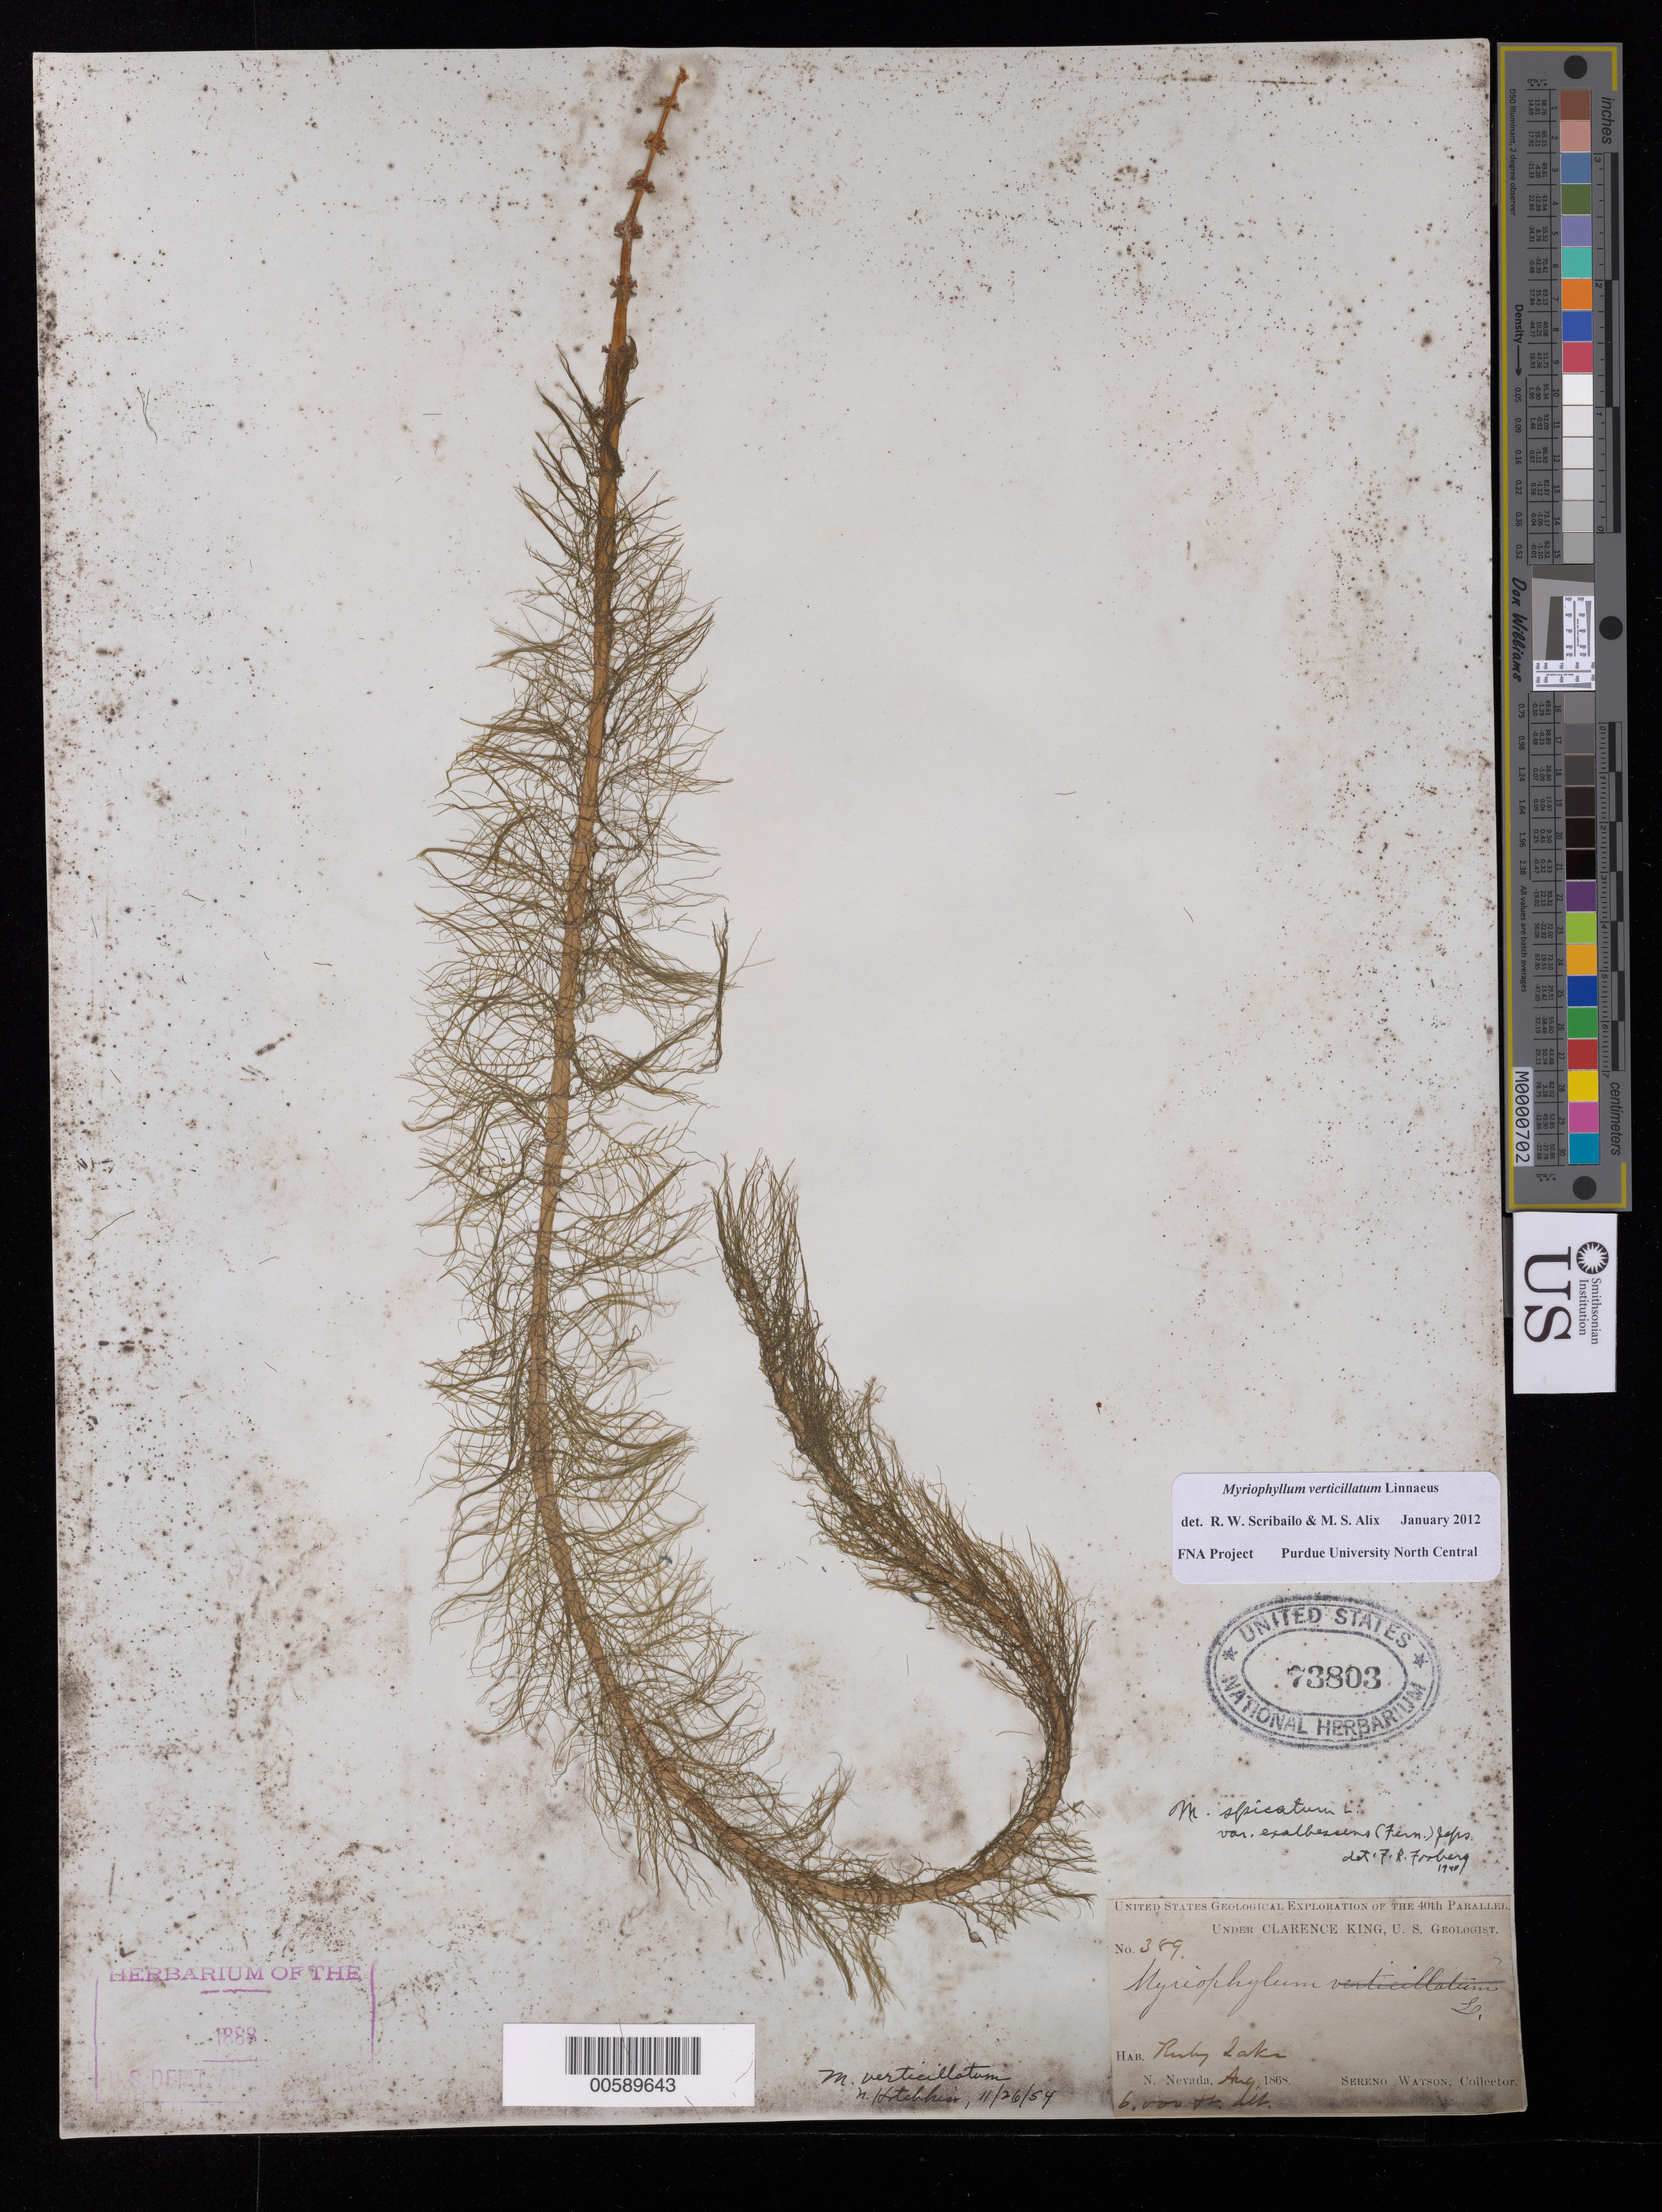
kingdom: Plantae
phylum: Tracheophyta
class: Magnoliopsida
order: Saxifragales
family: Haloragaceae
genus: Myriophyllum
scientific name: Myriophyllum verticillatum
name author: L.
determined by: Scribailo, R. W.; Alix, M. S.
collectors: S. Watson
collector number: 389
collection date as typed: Aug 1868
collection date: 1868-08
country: United States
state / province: Nevada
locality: Ruby Lake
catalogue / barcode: US 73803